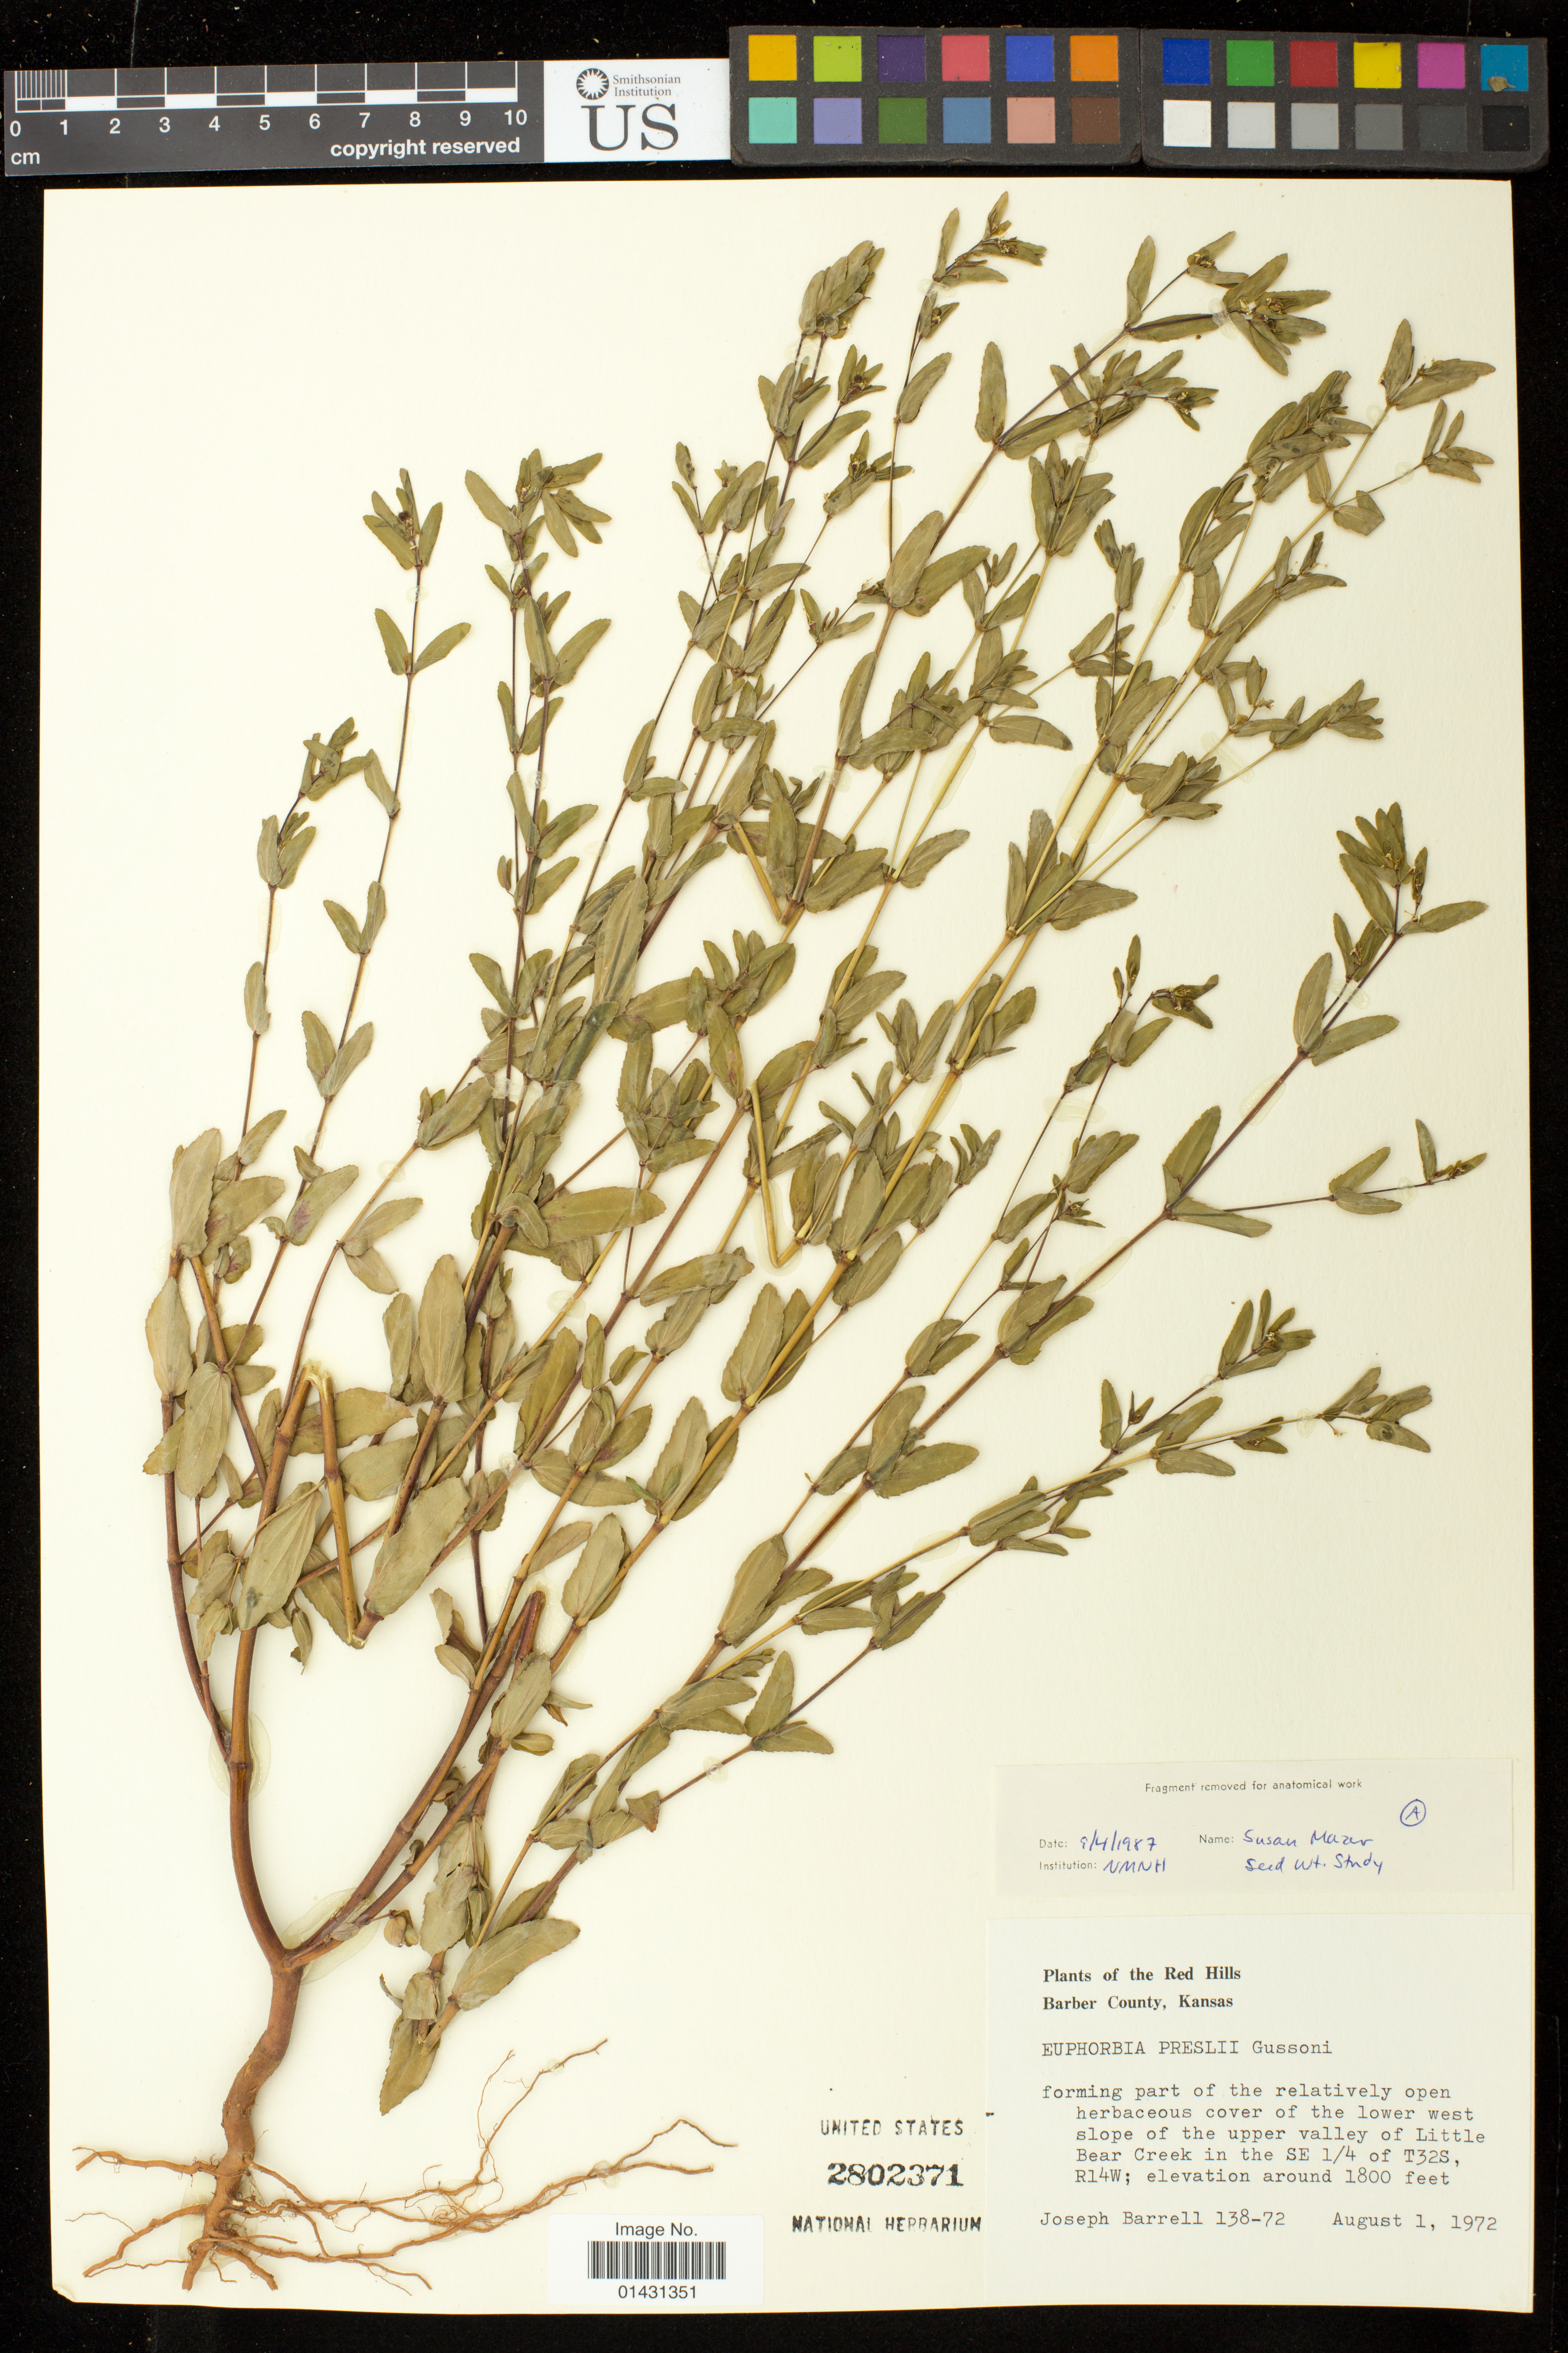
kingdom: Plantae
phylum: Tracheophyta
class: Magnoliopsida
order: Malpighiales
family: Euphorbiaceae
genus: Euphorbia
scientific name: Euphorbia maculata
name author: L.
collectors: J. Barrell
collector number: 138-72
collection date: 1972-08-01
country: United States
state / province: Kansas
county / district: Barber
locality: Lower west slope of the upper valley of Little Bear Creek in the SE 1/4 of T32S, F14W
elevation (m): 549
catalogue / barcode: US 2802371